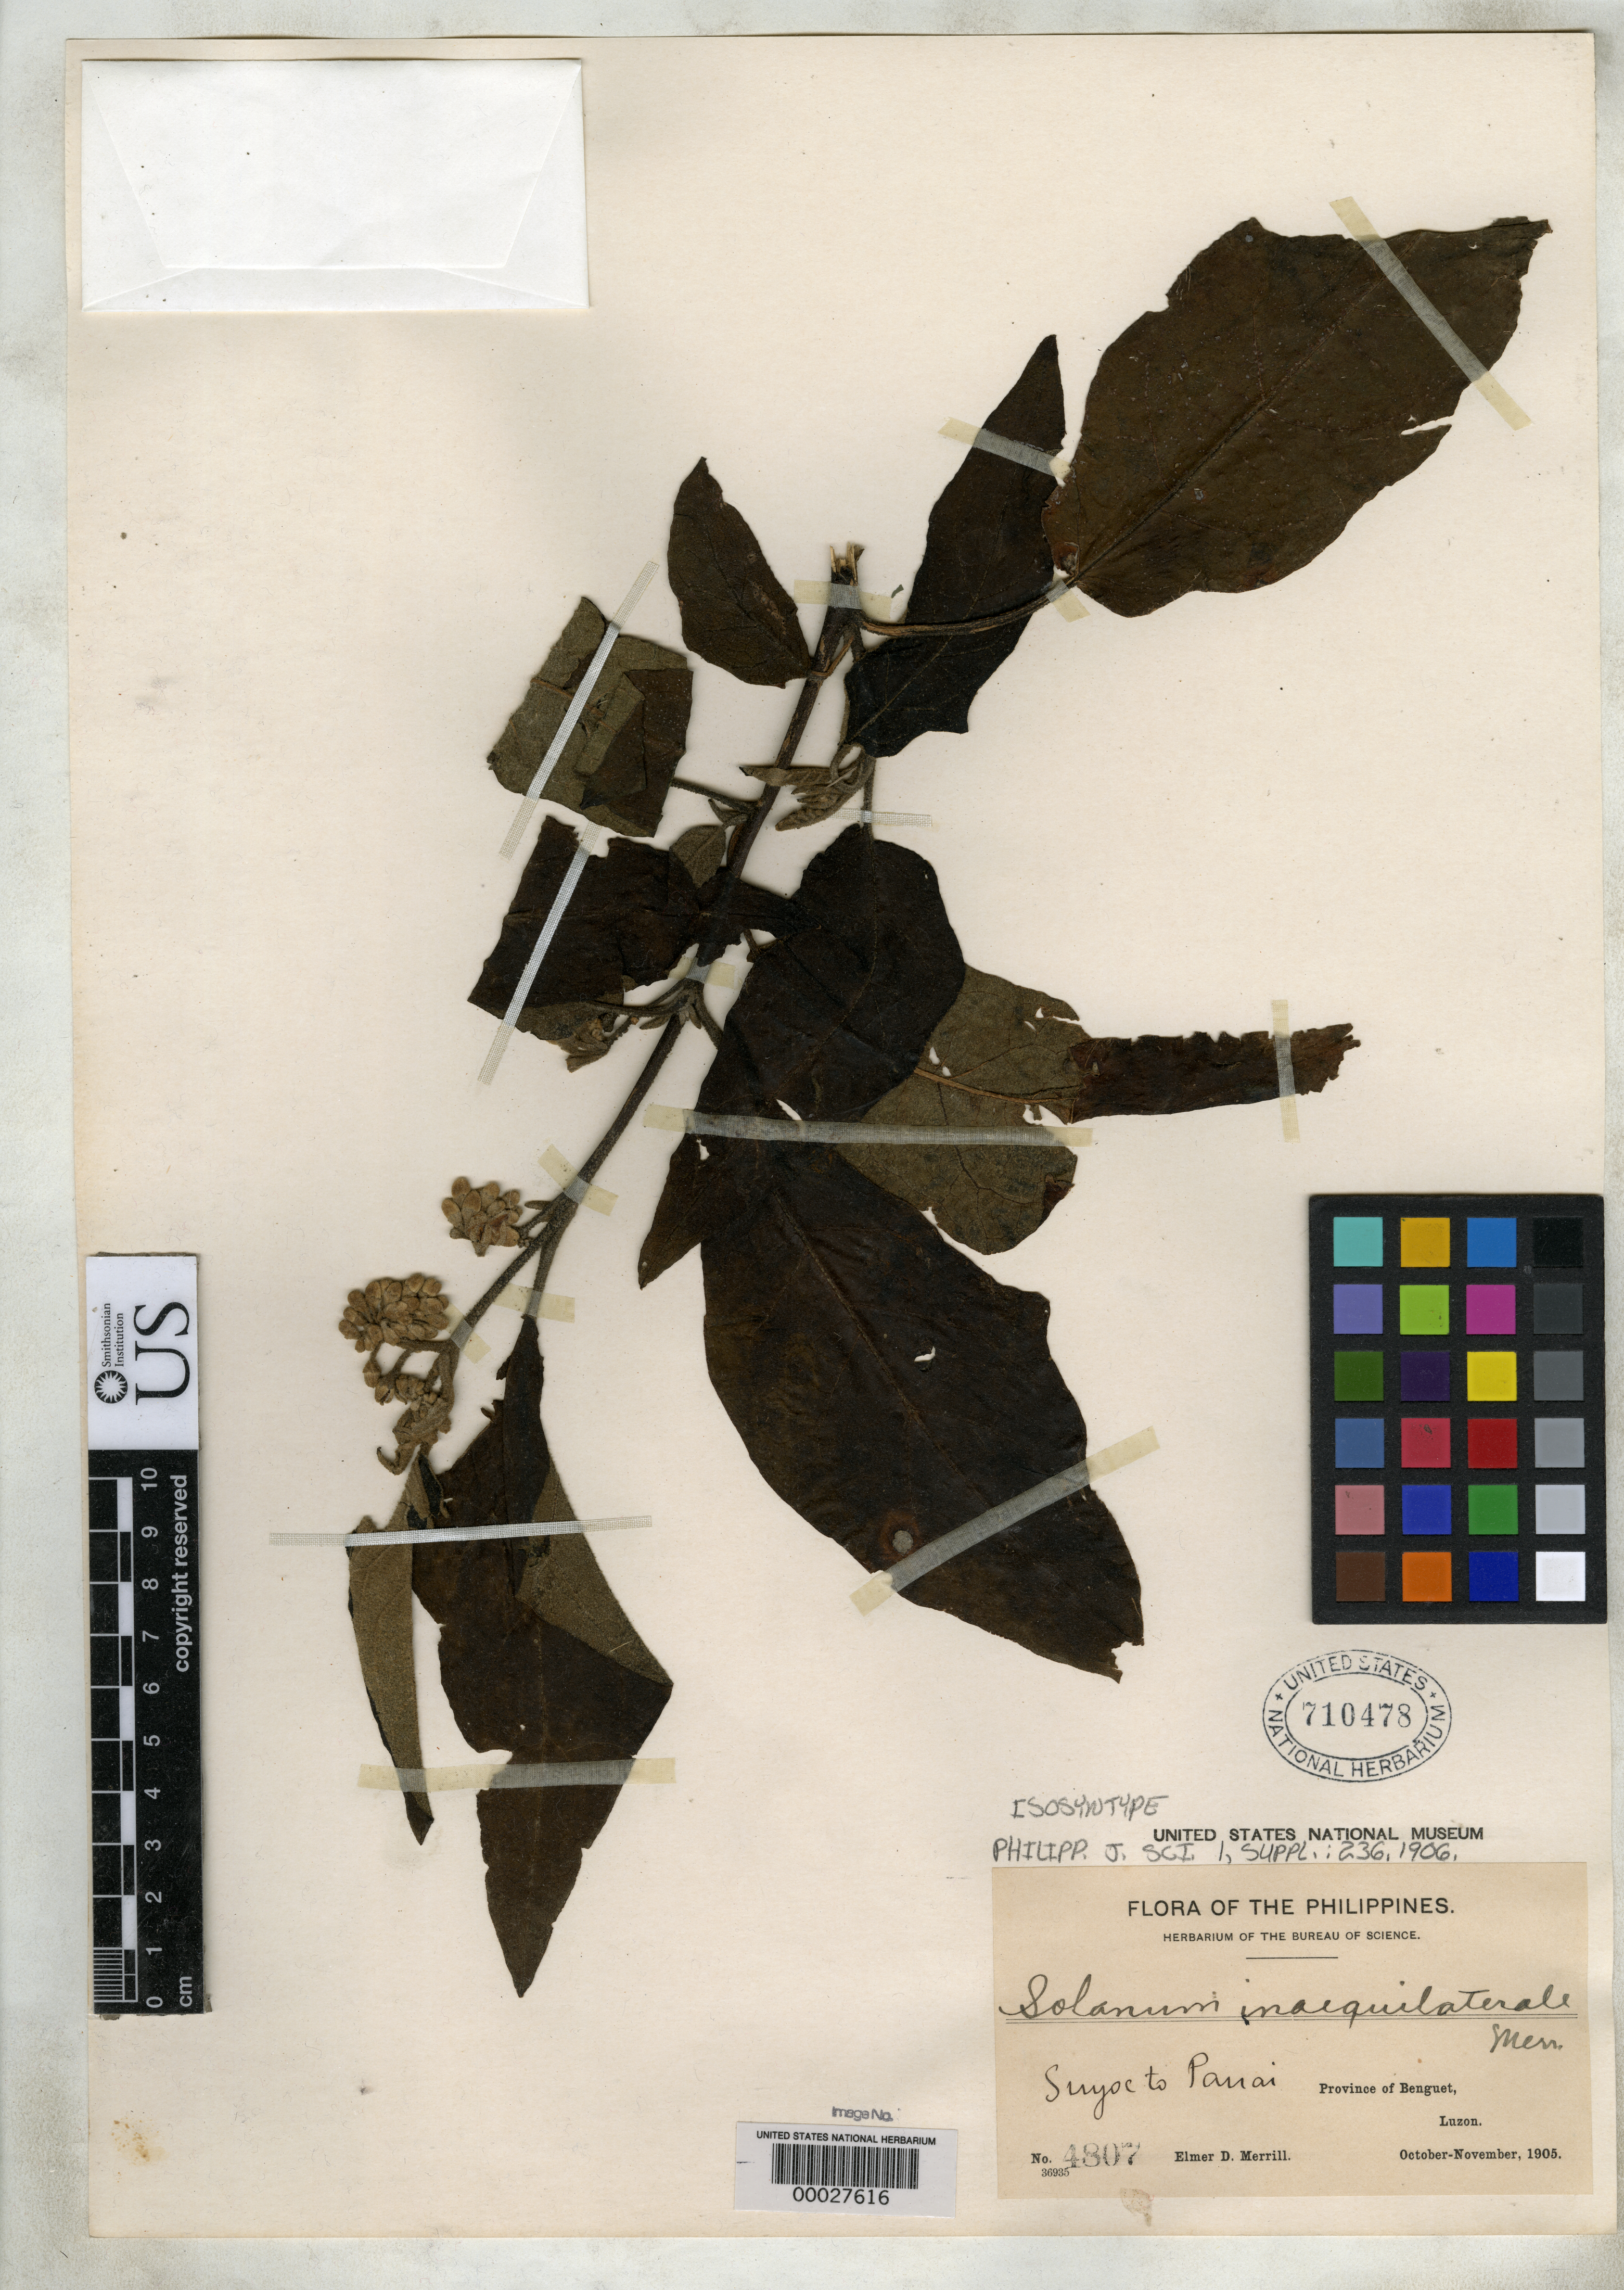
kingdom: Plantae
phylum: Tracheophyta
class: Magnoliopsida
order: Solanales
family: Solanaceae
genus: Solanum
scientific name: Solanum inaequilaterale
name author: Merr.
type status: Isosyntype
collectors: E. D. Merrill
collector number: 4807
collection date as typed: Oct 1905 to -- Nov 1905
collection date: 1905-10/1905-11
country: Philippines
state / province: Cordillera (Administrative Region)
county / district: Benguet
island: Luzon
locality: Suyoc to Panai.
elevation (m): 2000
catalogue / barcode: US 710478